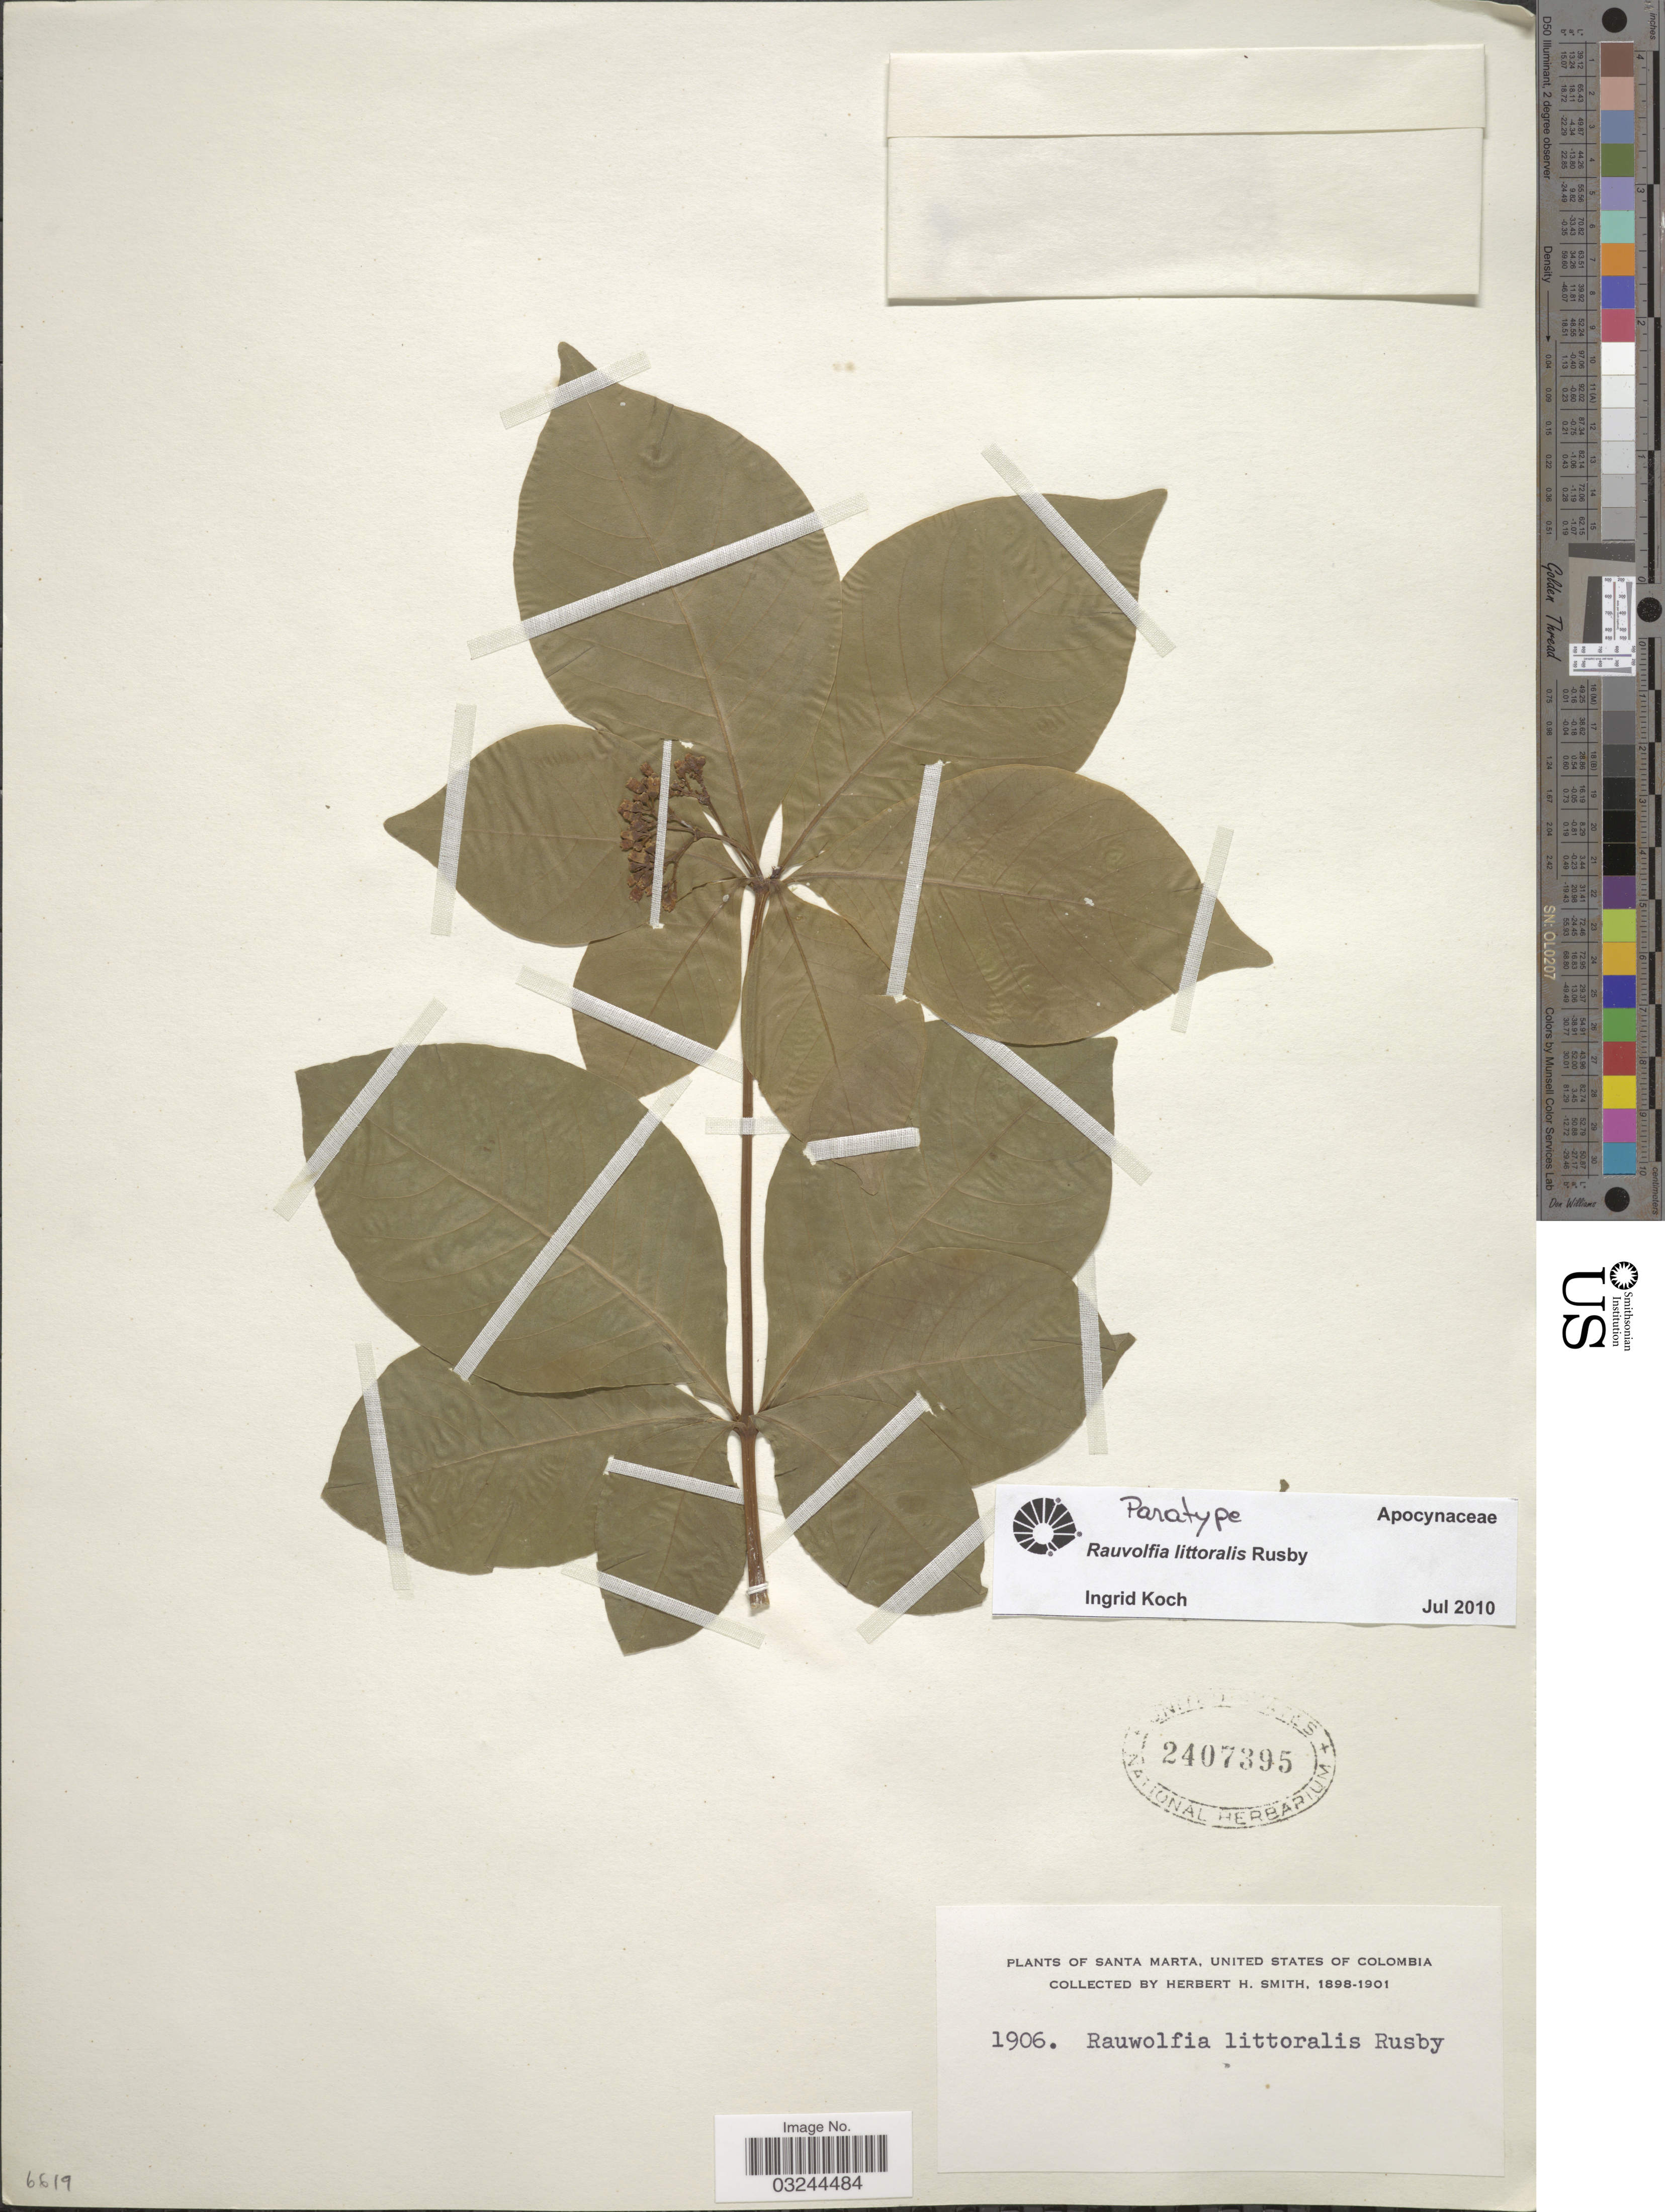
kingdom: Plantae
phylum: Tracheophyta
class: Magnoliopsida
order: Gentianales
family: Apocynaceae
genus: Rauvolfia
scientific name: Rauvolfia littoralis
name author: Rusby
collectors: Herbert H. Smith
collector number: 1906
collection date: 1898/1901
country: Colombia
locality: Santa Marta, United States of Colombia.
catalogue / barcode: US 2407395